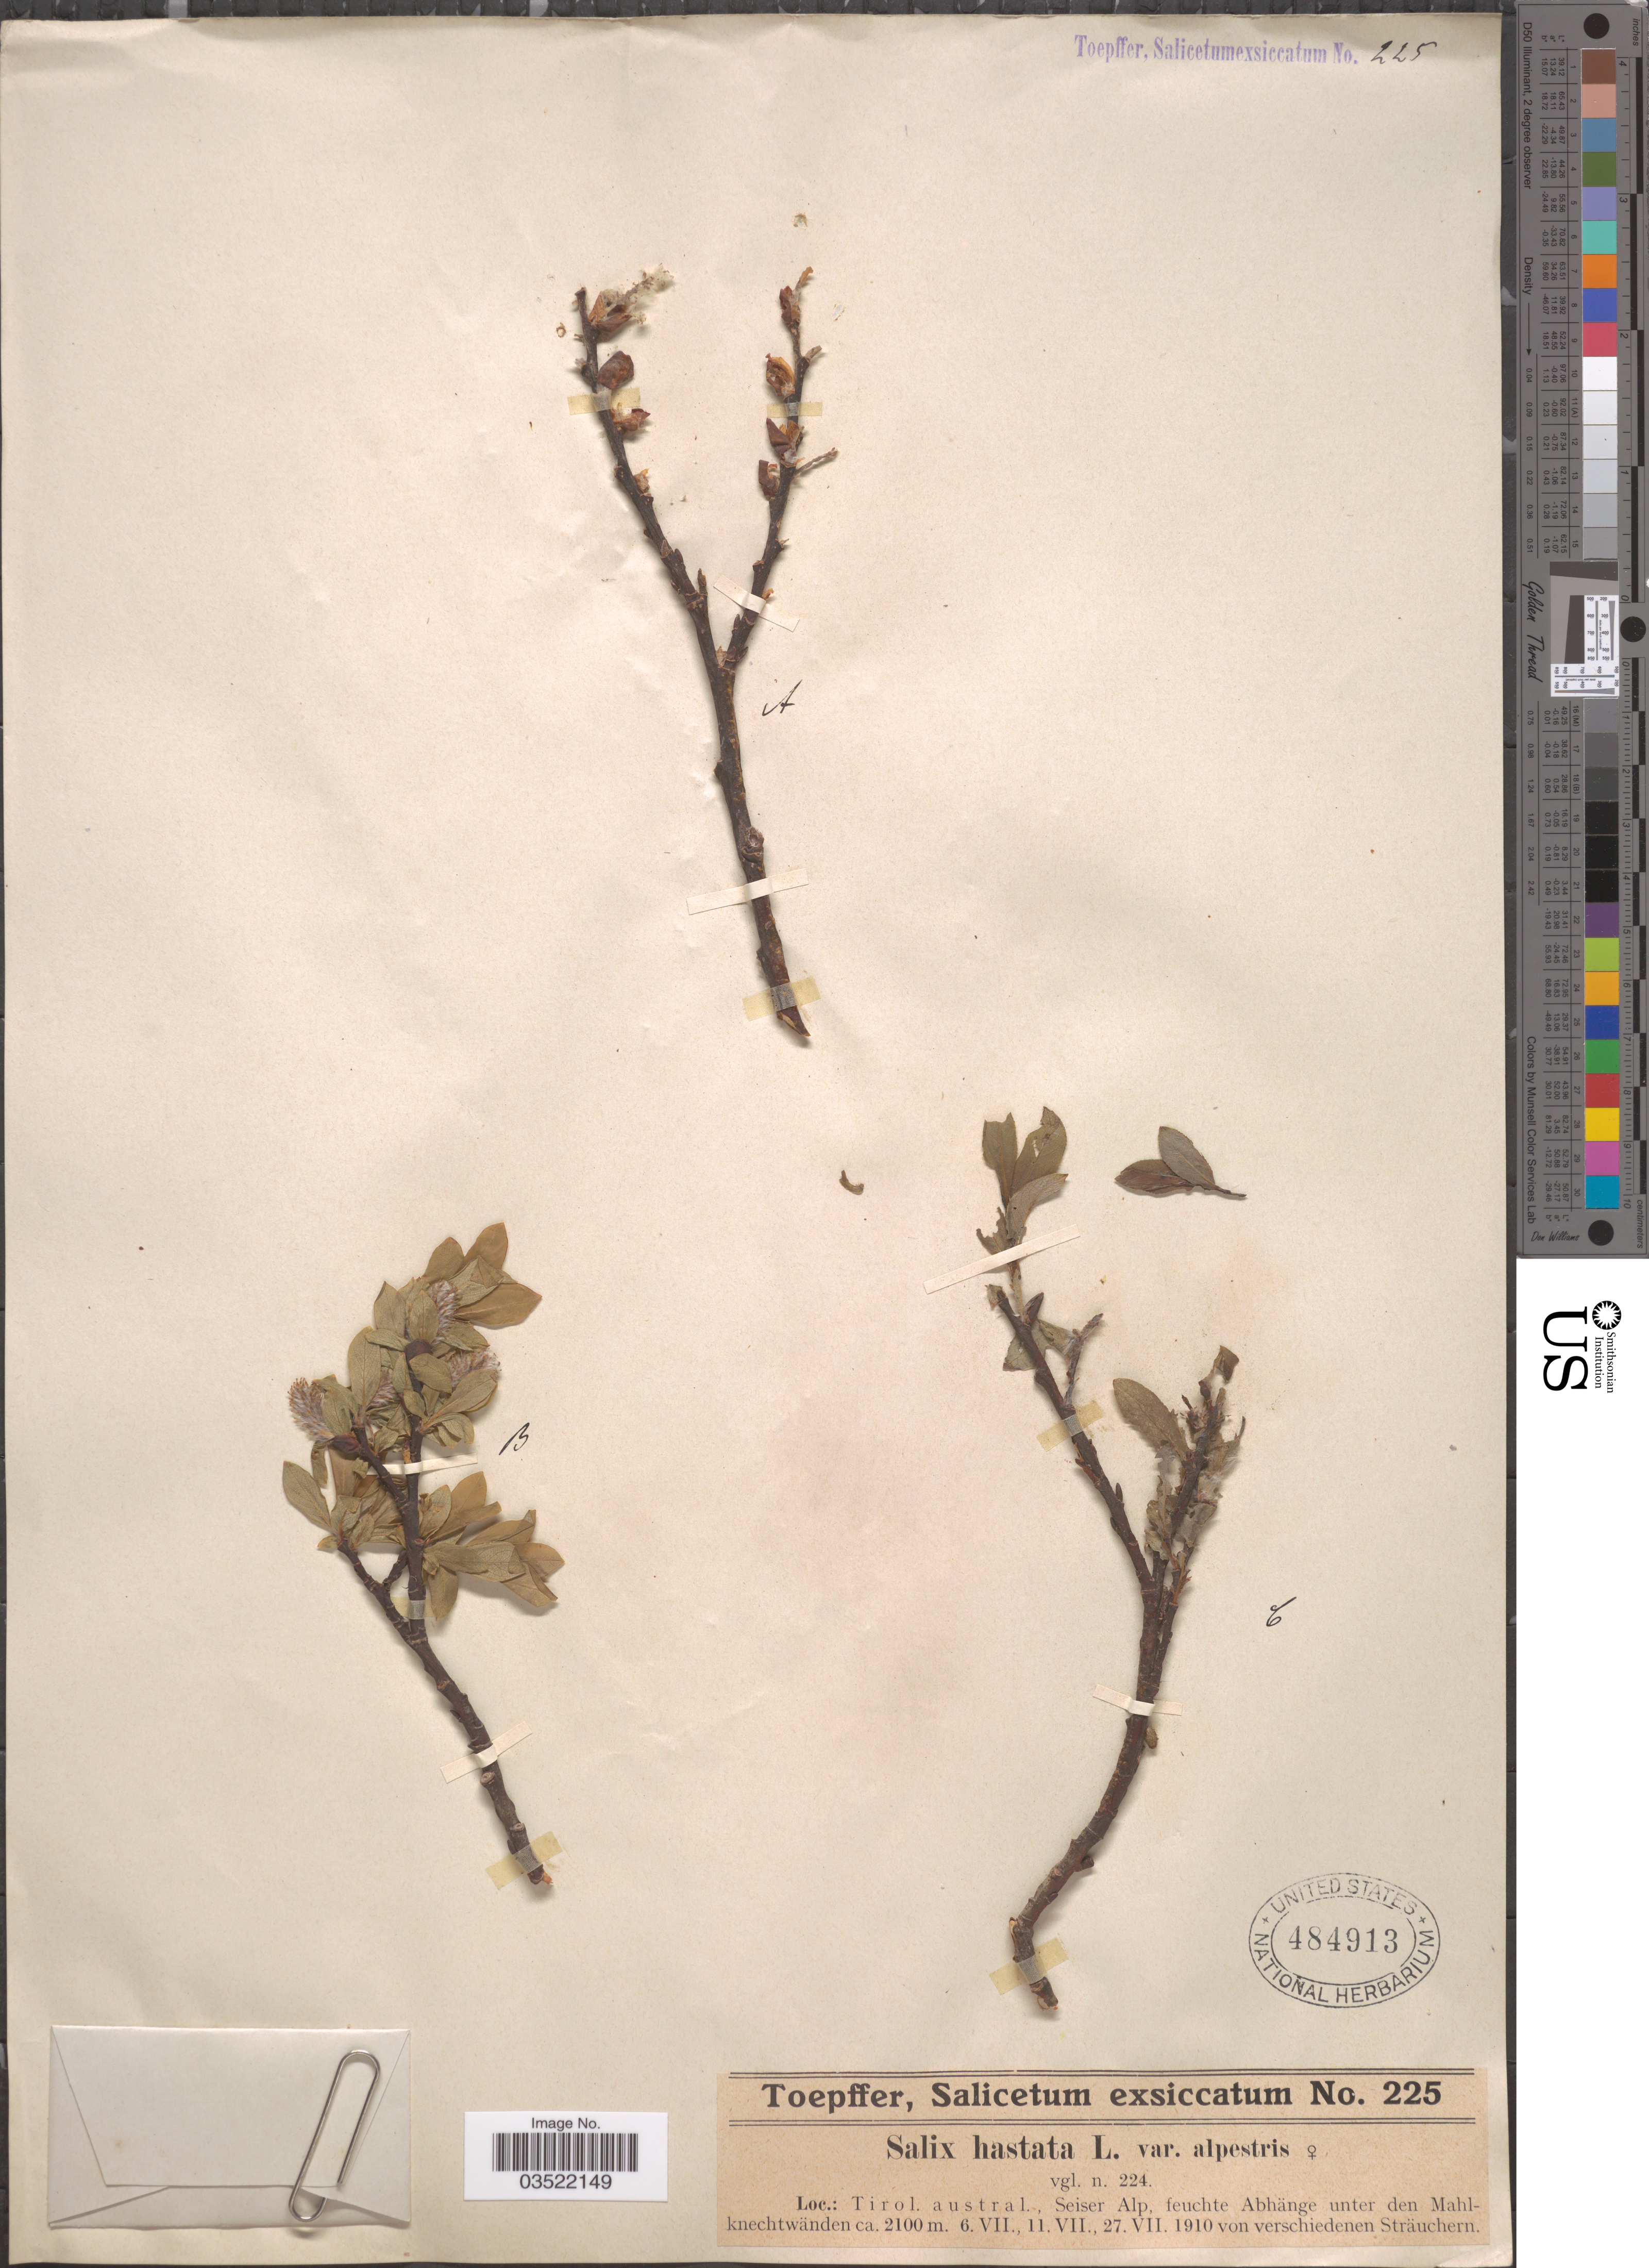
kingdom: Plantae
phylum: Tracheophyta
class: Magnoliopsida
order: Malpighiales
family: Salicaceae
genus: Salix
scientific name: Salix hastata var. alpestris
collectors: A. Toepffer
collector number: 225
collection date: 1910-07-06/1910-07-27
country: Austria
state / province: Styria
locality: Tirol. austral., Seiser Alp, feuchte Abhänge unter den Mahlknechtwänden.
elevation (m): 2100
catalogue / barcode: US 484913